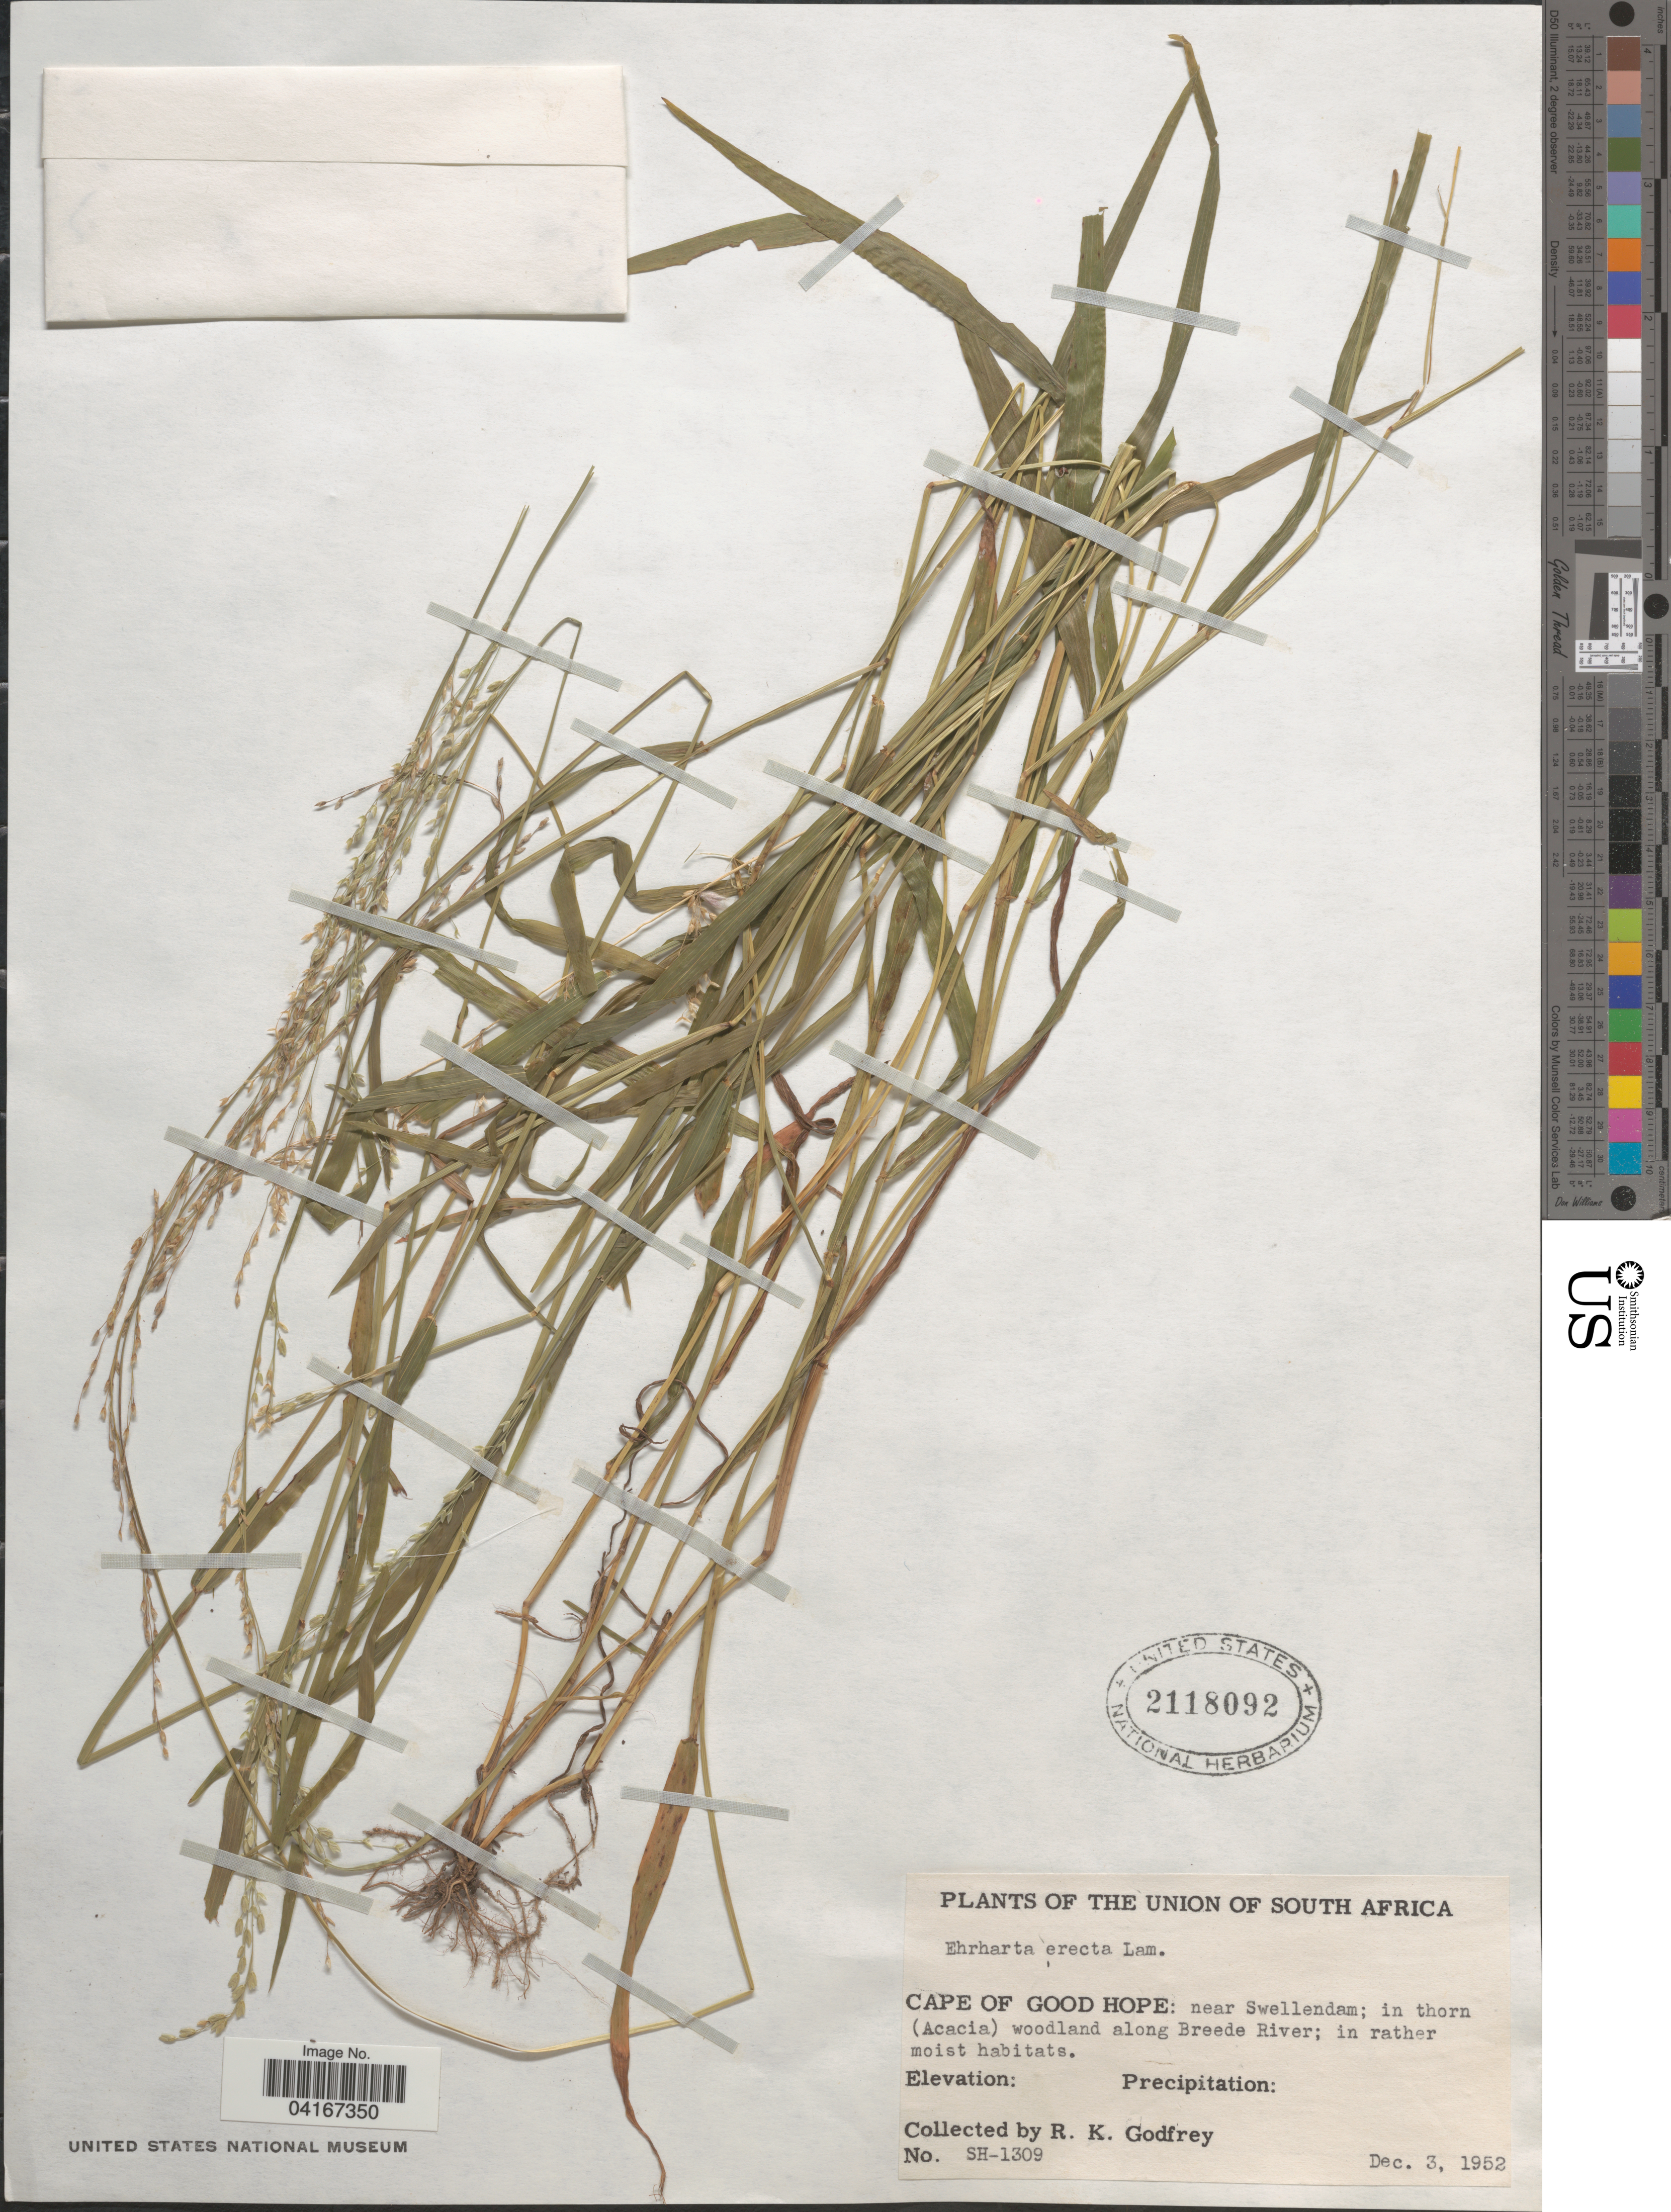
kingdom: Plantae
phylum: Tracheophyta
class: Liliopsida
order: Poales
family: Poaceae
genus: Ehrharta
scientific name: Ehrharta erecta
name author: Lam.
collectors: R. K. Godfrey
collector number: SH-1309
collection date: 1952-12-03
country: South Africa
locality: The Union of South Africa. Cape of Good Hope: near Swellendam; in thorn (Acacia) woodland along Breede River.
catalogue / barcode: US 2118092